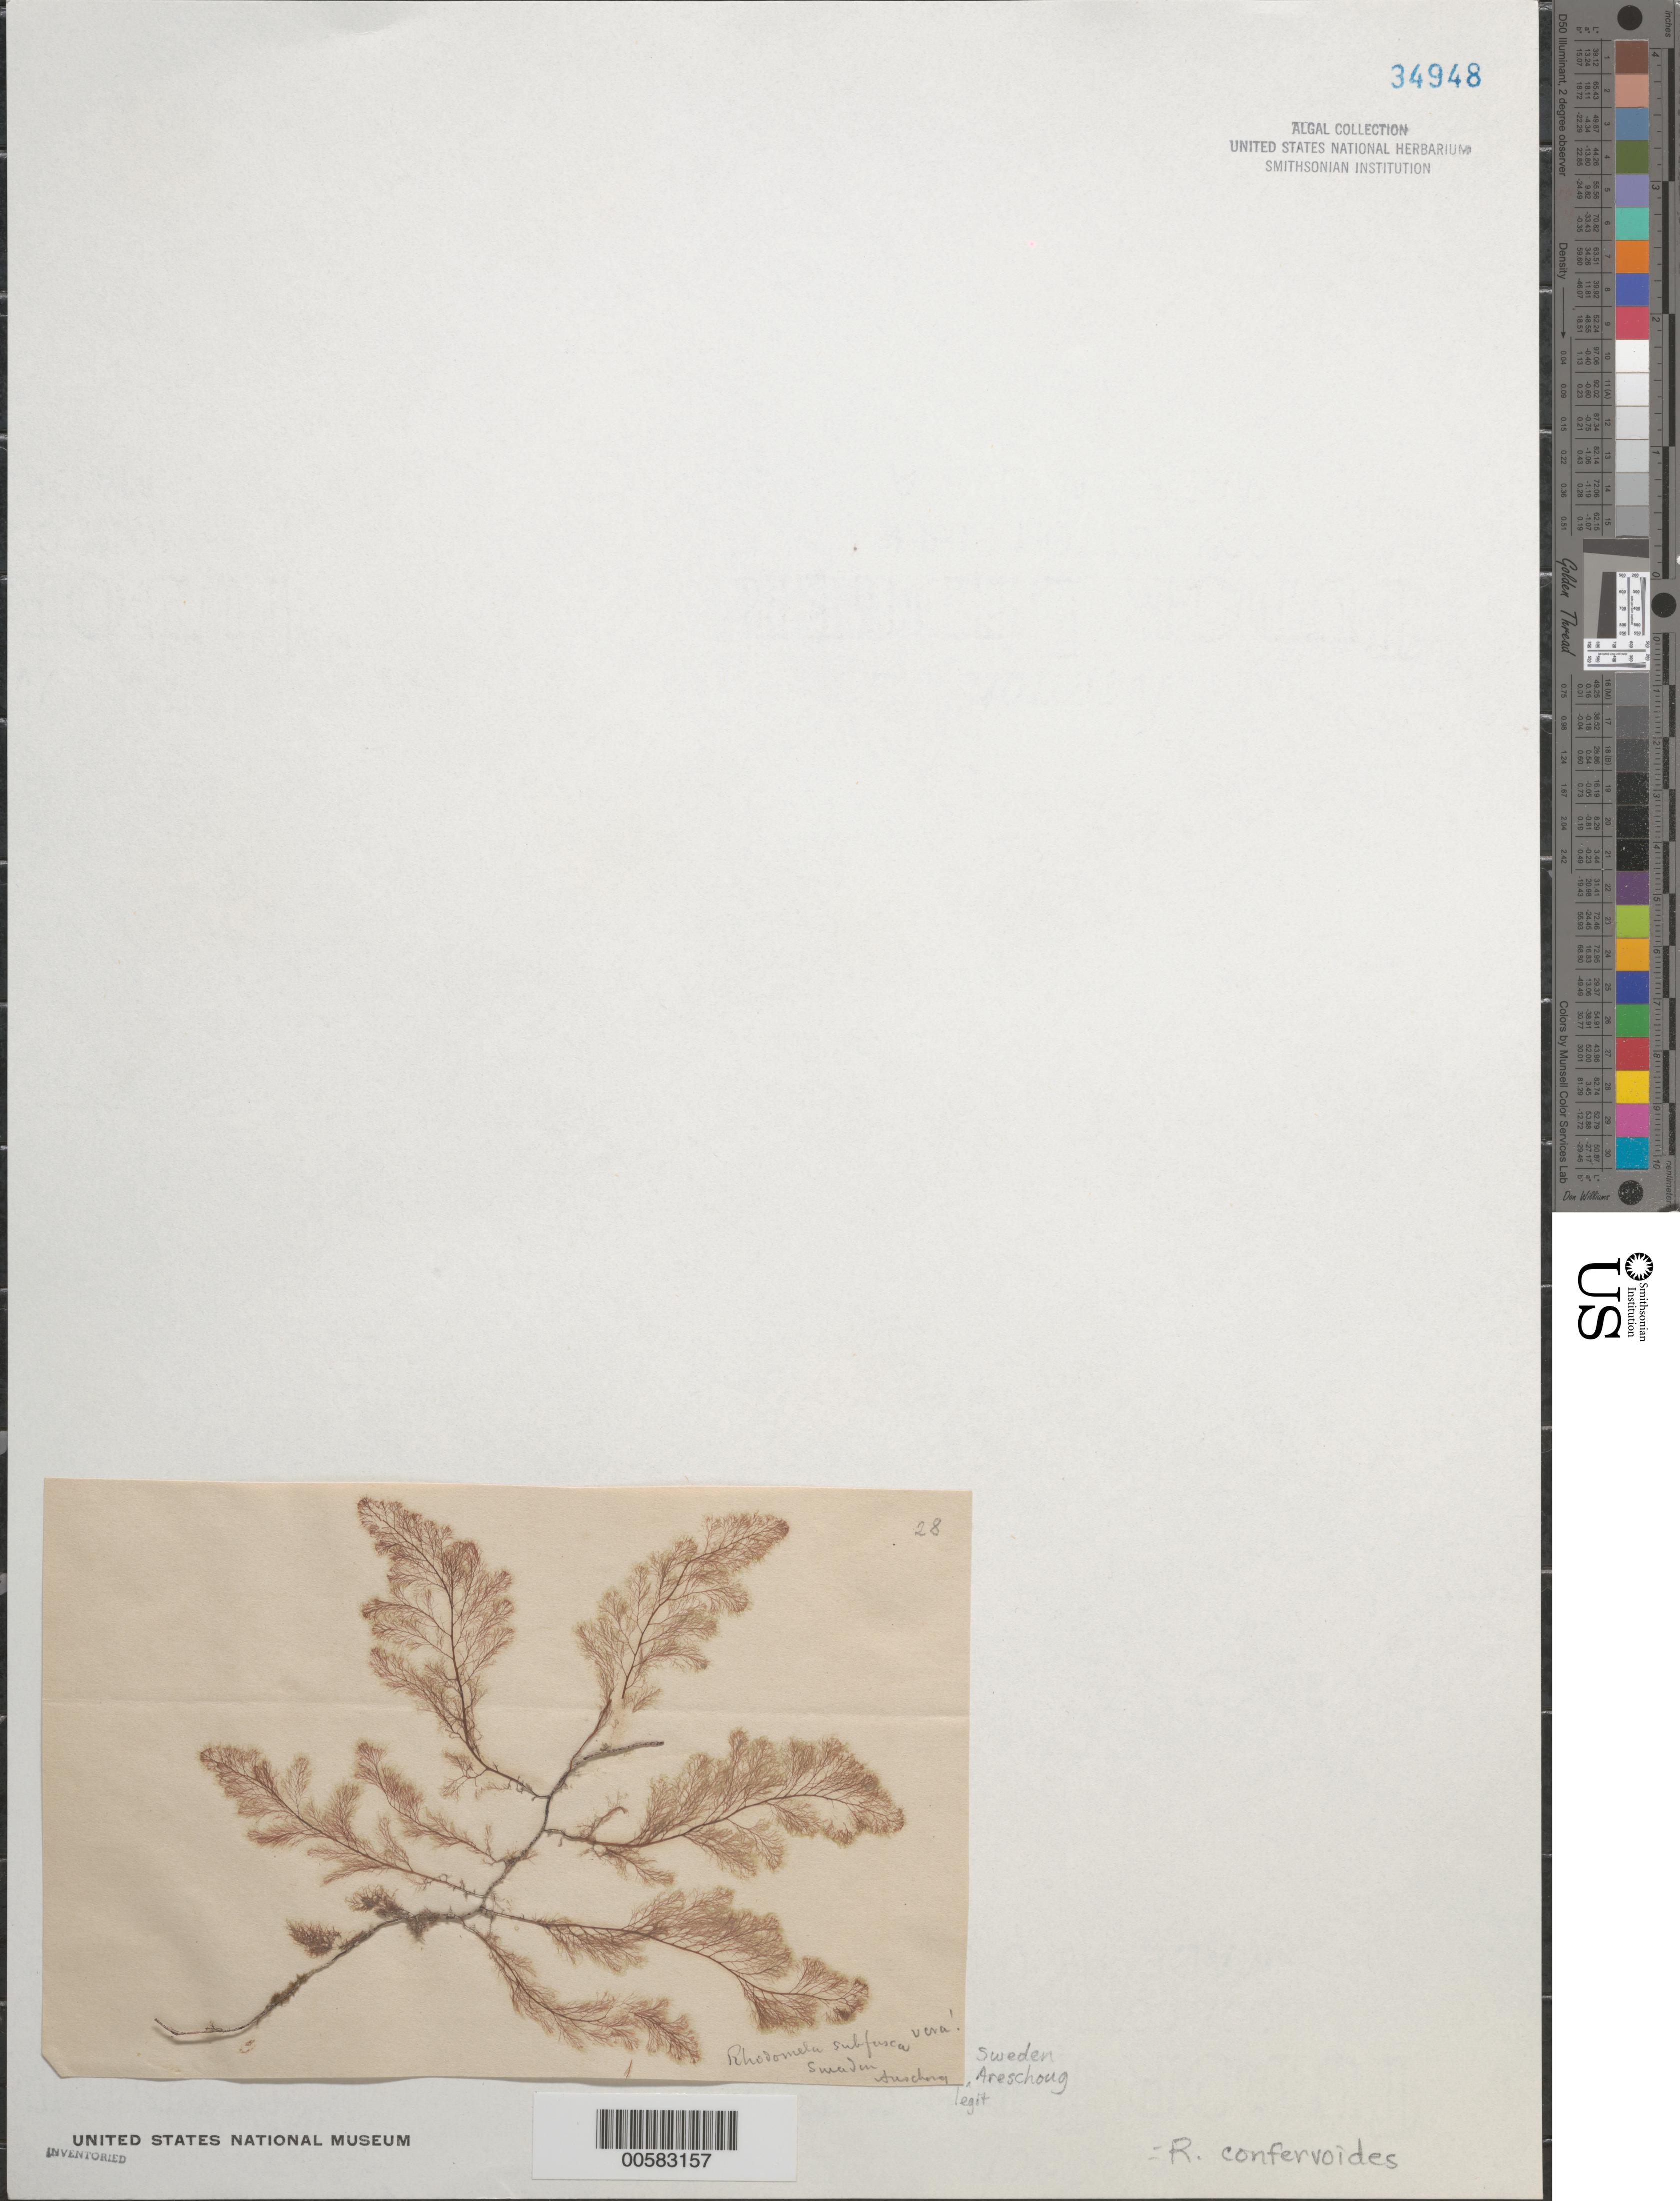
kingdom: Plantae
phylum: Rhodophyta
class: Florideophyceae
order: Ceramiales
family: Rhodomelaceae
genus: Rhodomela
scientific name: Rhodomela confervoides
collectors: -. Areschoug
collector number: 28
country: Sweden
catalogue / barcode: US 34948